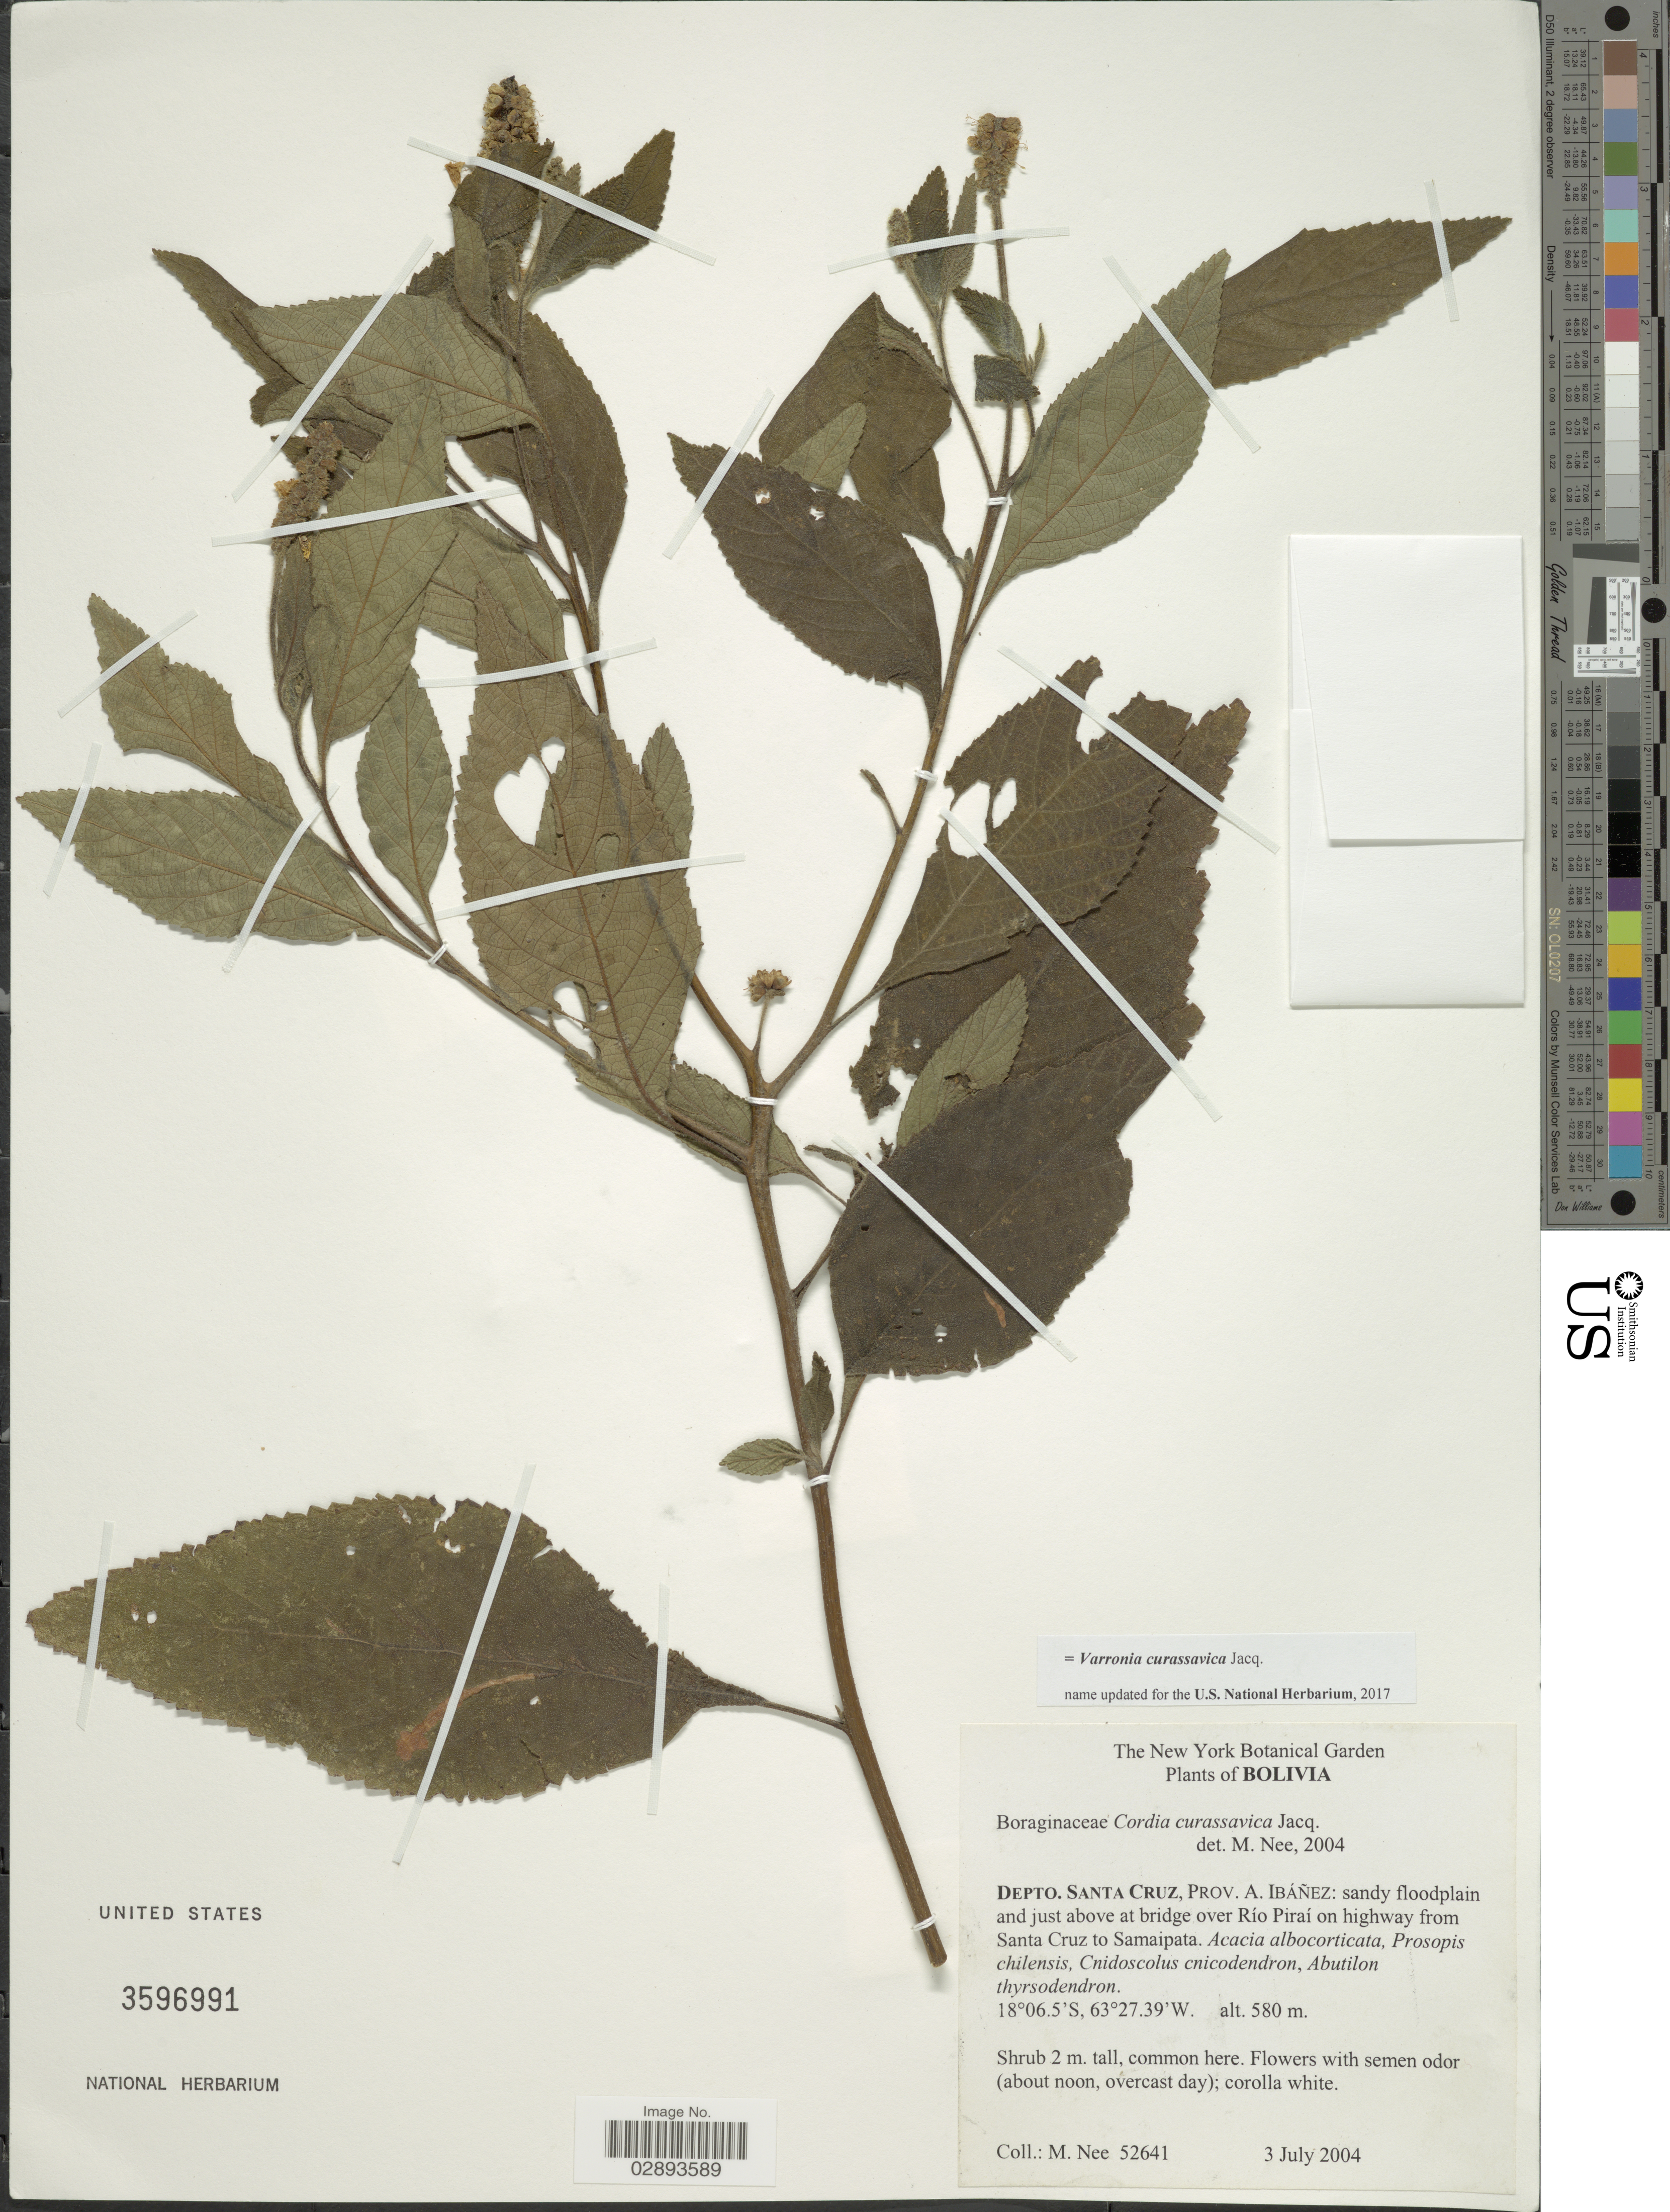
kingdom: Plantae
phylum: Tracheophyta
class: Magnoliopsida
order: Boraginales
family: Cordiaceae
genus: Varronia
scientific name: Varronia curassavica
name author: Jacq.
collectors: M. Nee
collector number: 52641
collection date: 2004-07-03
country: Bolivia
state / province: Santa Cruz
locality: Depto. Santa Cruz, Prov. A. Ibáñez: sandy floodplain and just above at bridge over Río Piraí on highway from Santa Cruz to Samaipata.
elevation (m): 580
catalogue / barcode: US 3596991